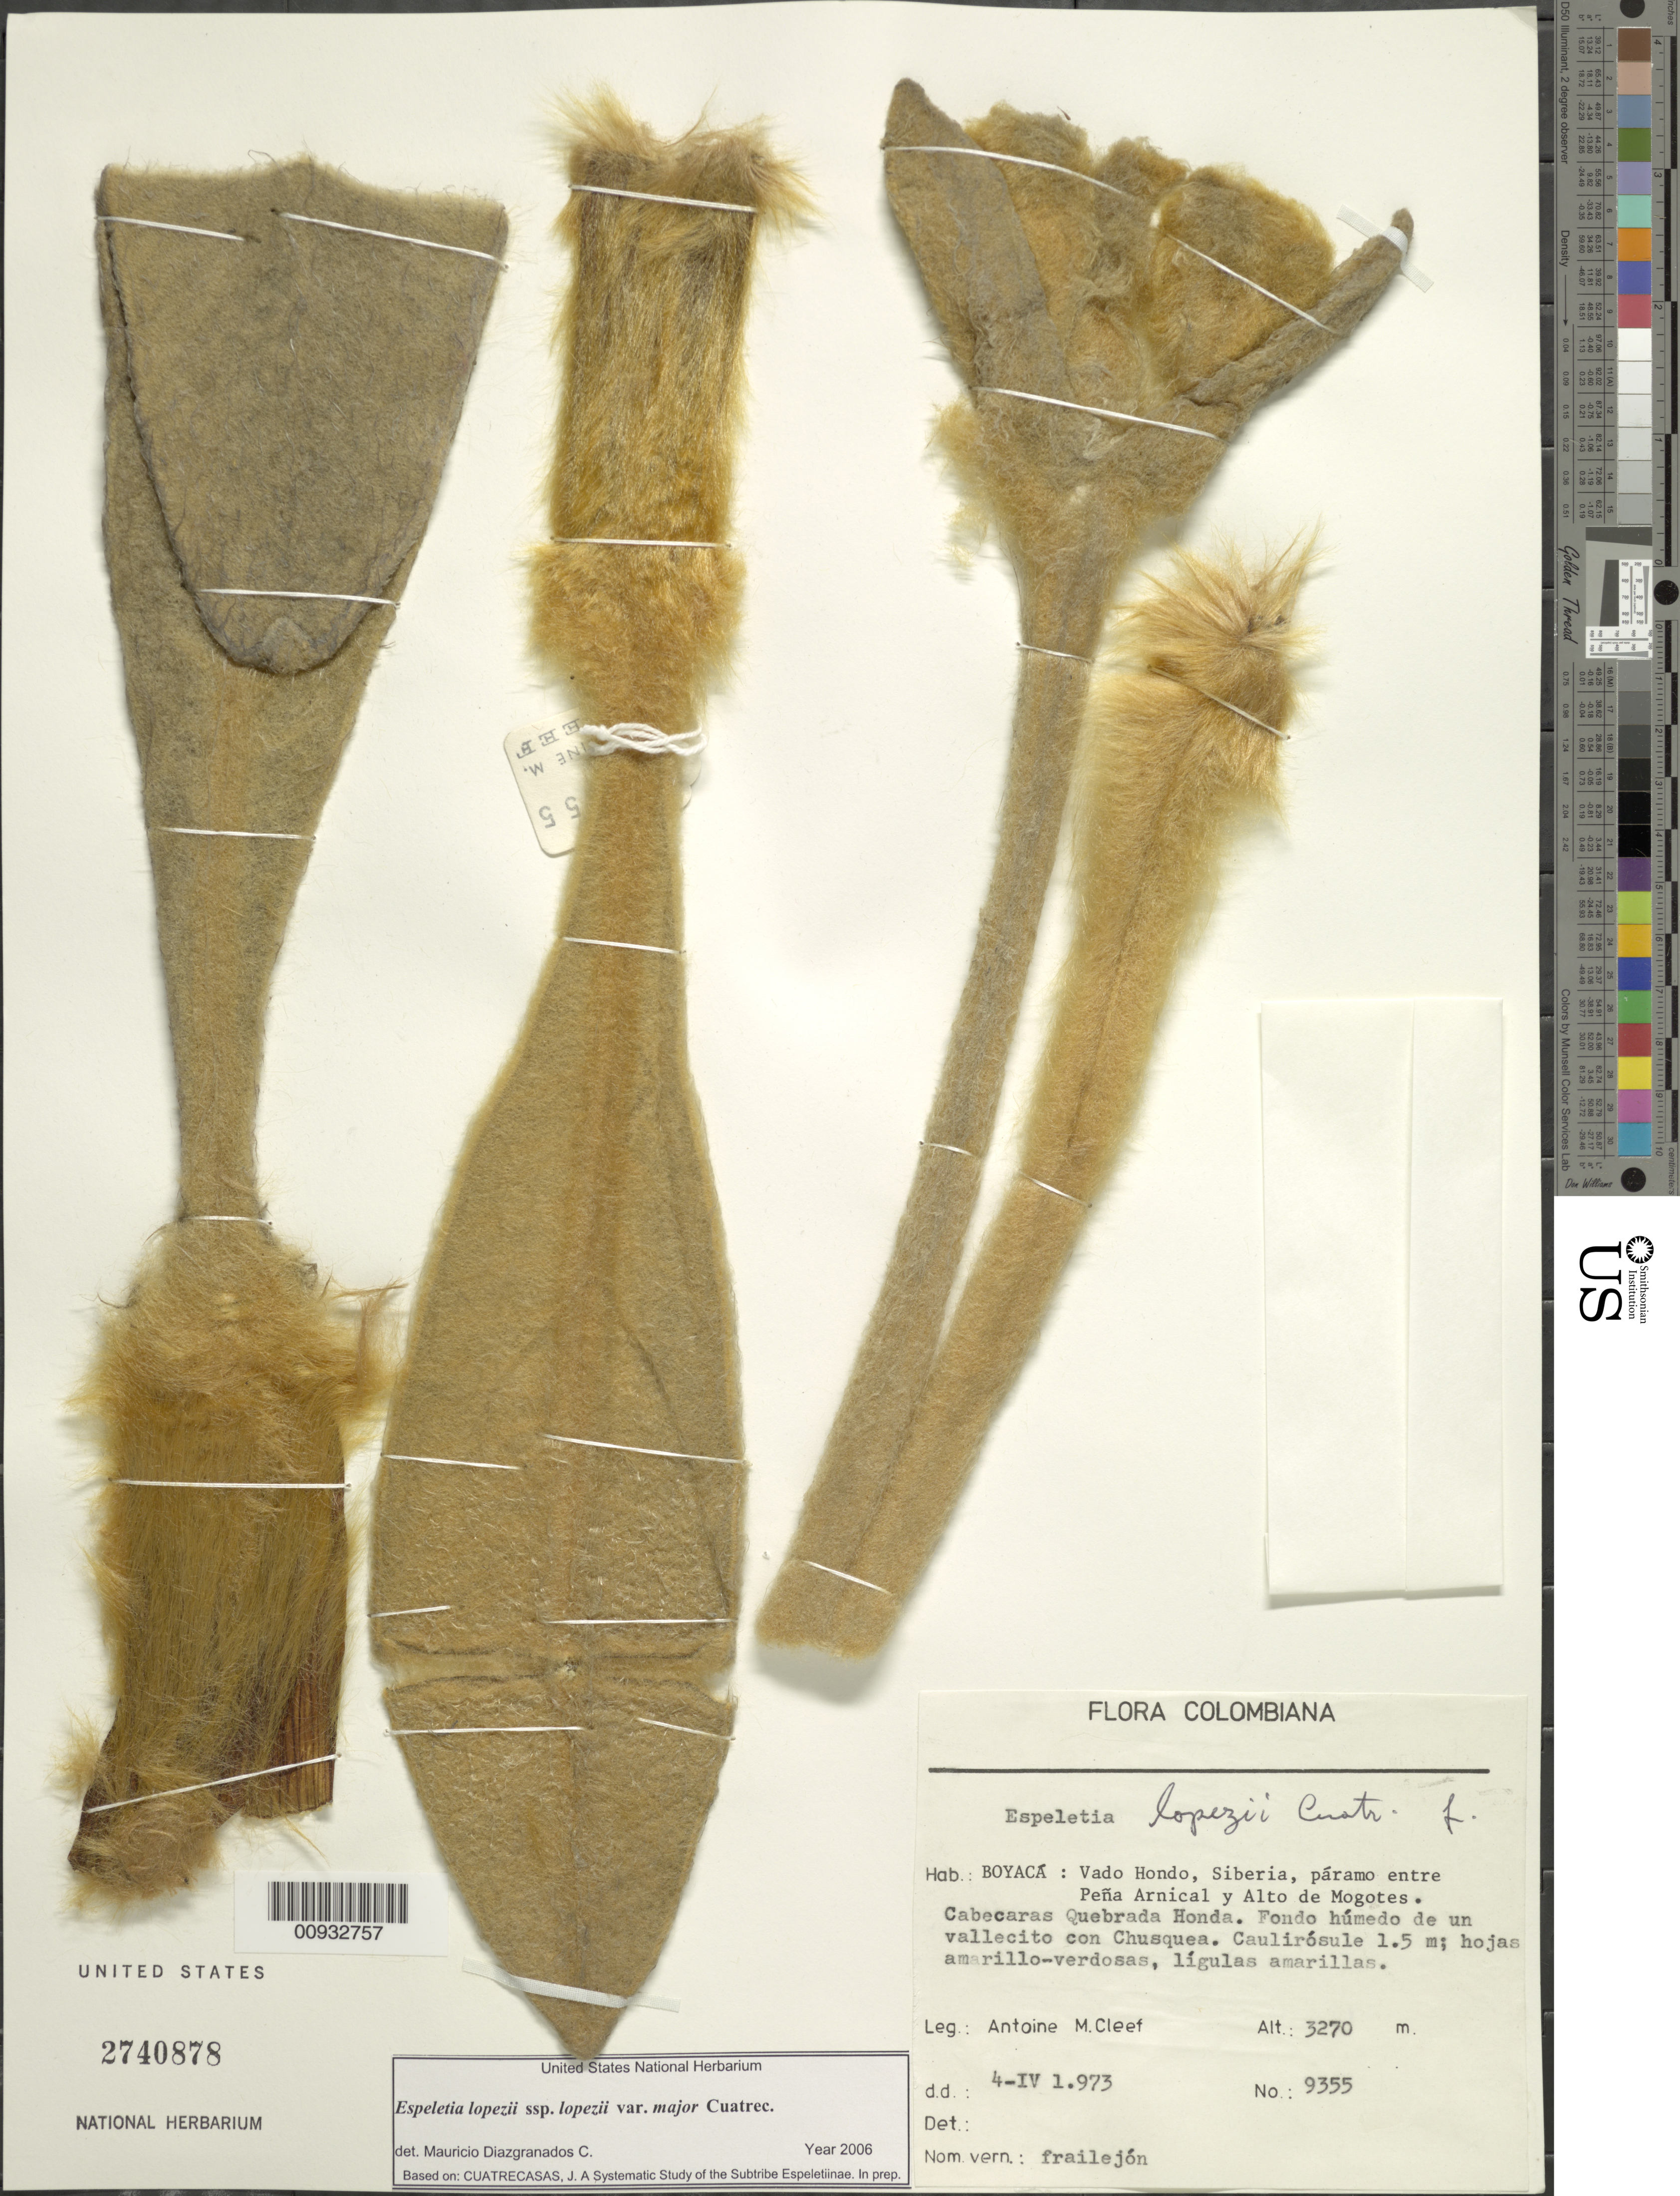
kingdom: Plantae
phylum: Tracheophyta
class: Magnoliopsida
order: Asterales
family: Asteraceae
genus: Espeletia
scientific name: Espeletia lopezii var. major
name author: Cuatrec.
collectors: A. M. Cleef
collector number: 9355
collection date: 1973-04-04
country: Colombia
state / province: Boyacá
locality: Vado Hondo, Sibria, paramo entre Pena Arnical y Alto de Mogotes. Cabeceras Quebrada Honda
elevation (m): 3270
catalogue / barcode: US 2740878